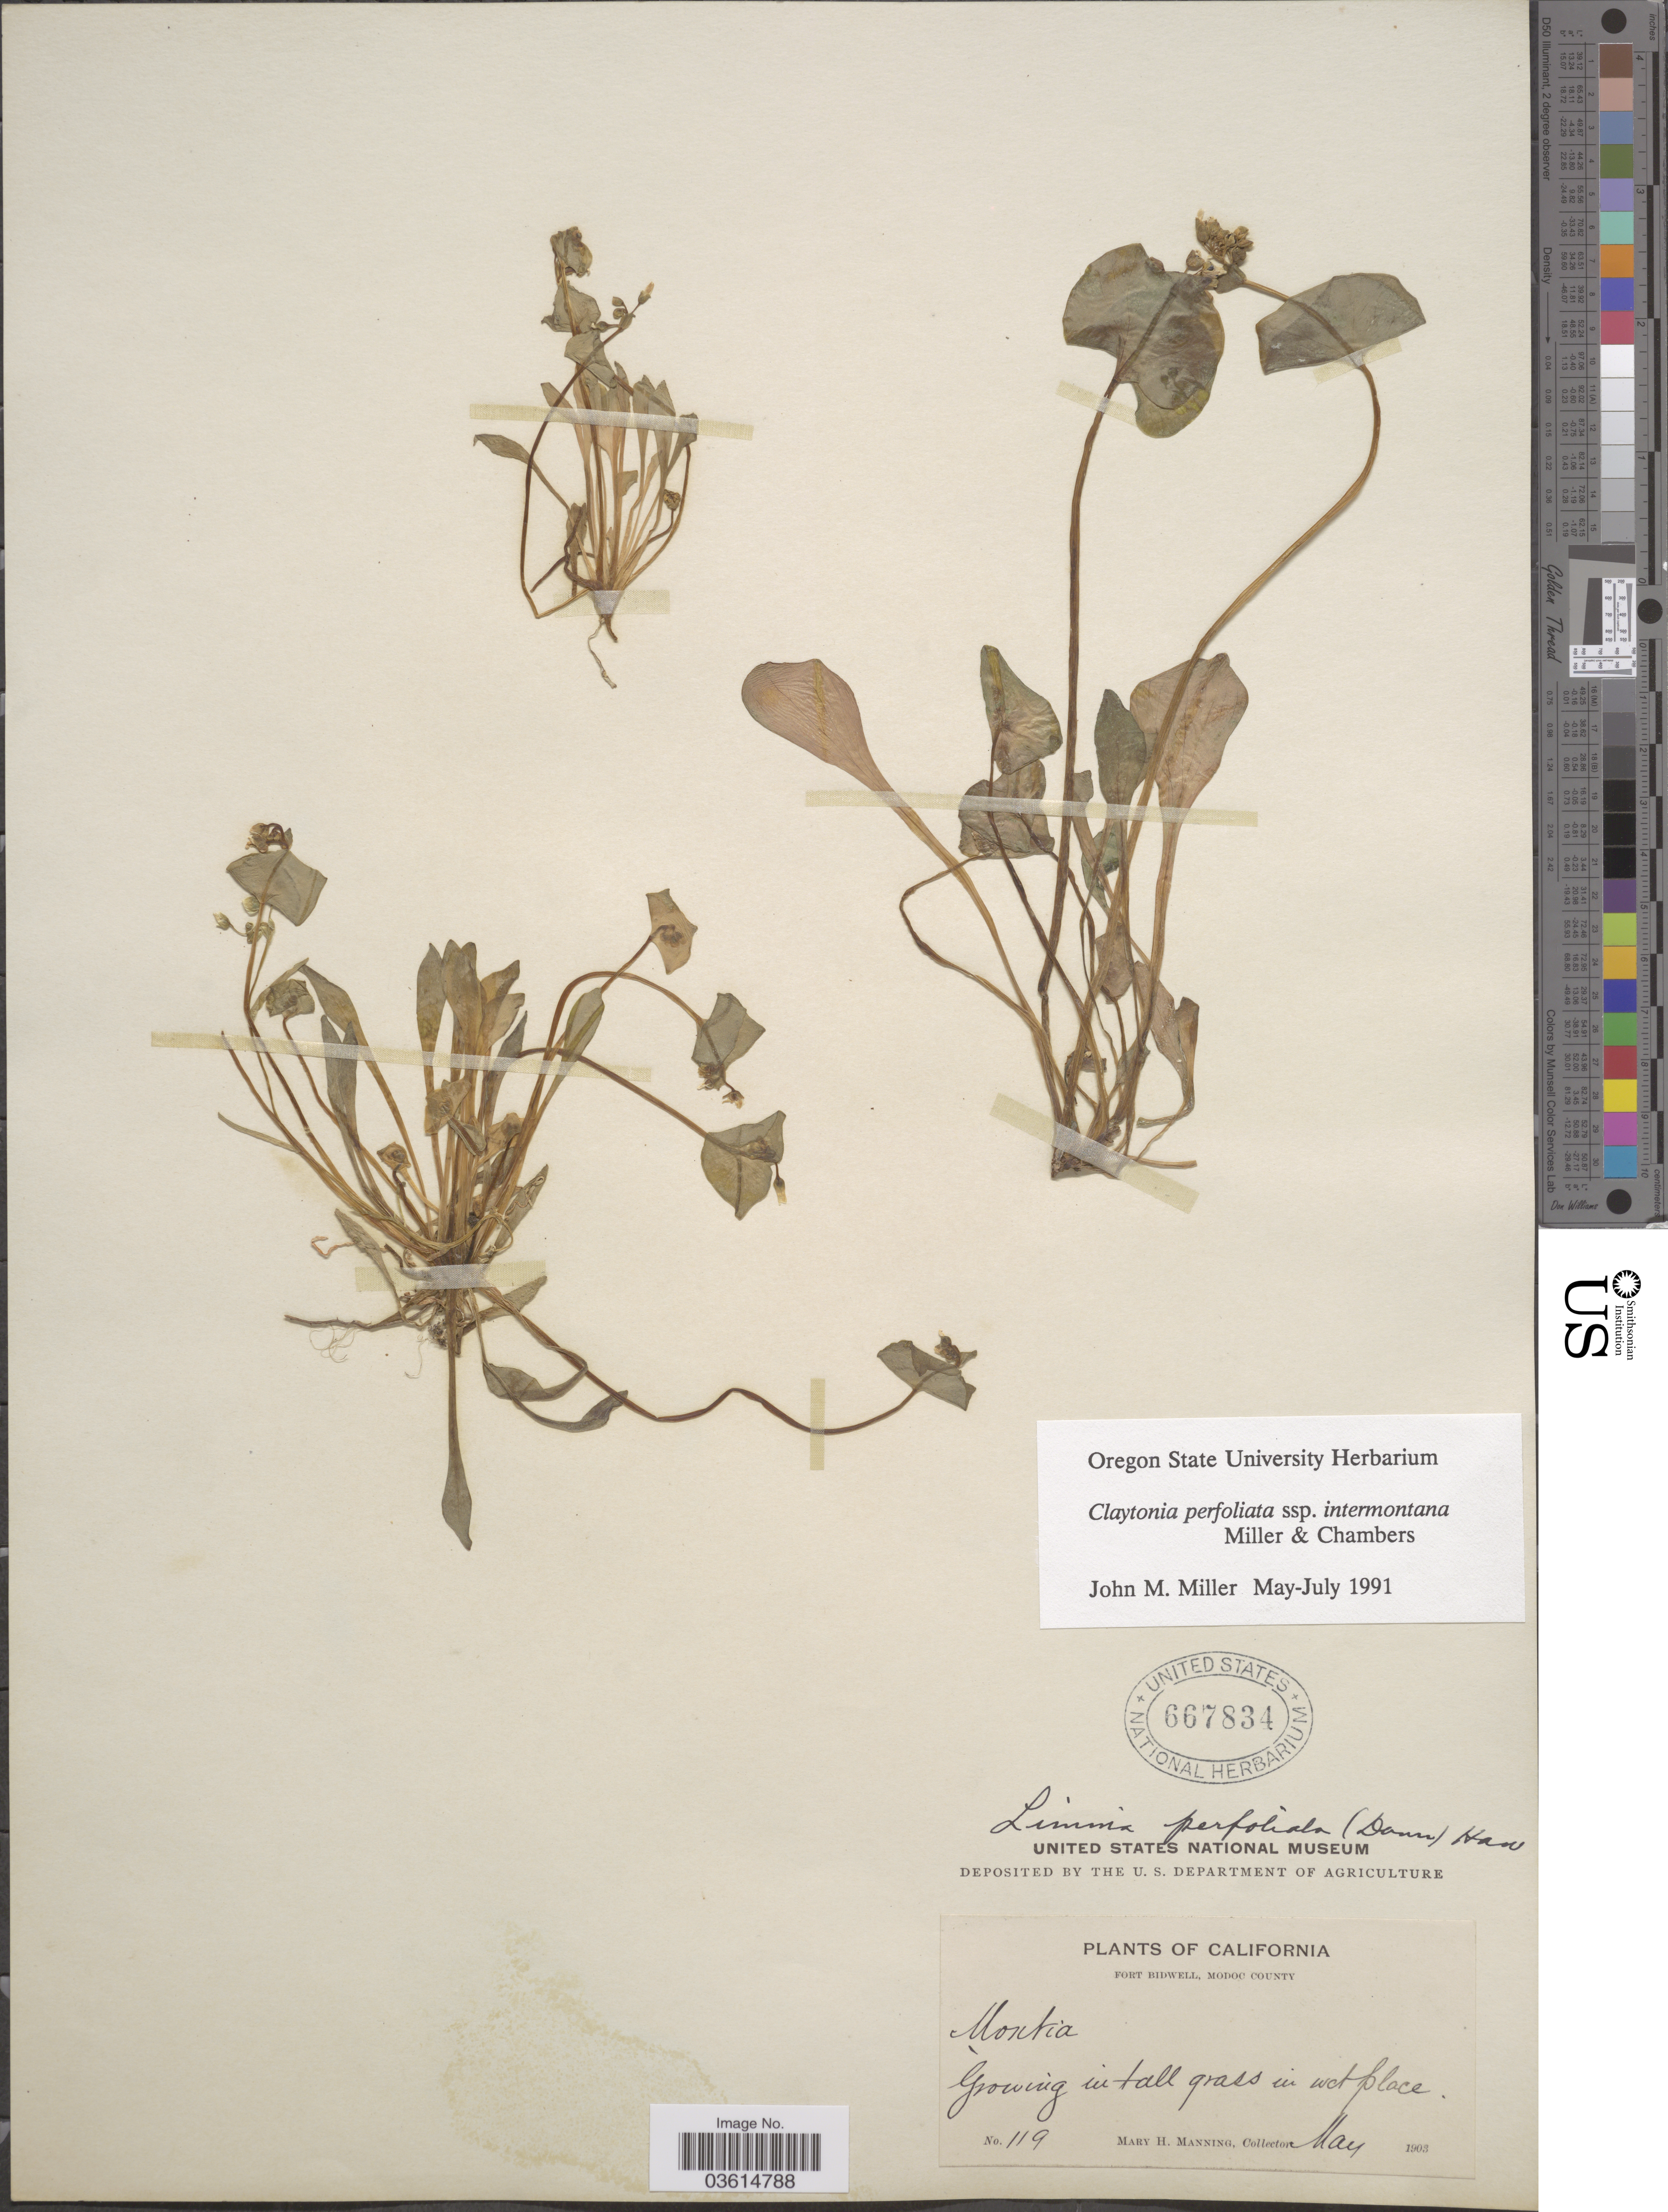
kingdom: Plantae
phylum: Tracheophyta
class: Magnoliopsida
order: Caryophyllales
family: Montiaceae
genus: Claytonia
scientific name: Claytonia perfoliata subsp. intermontana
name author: Mill. & Chambers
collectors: M. Manning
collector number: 119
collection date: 1903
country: United States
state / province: California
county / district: Modoc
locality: Fort Bidwell, Modoc County.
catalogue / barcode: US 667834